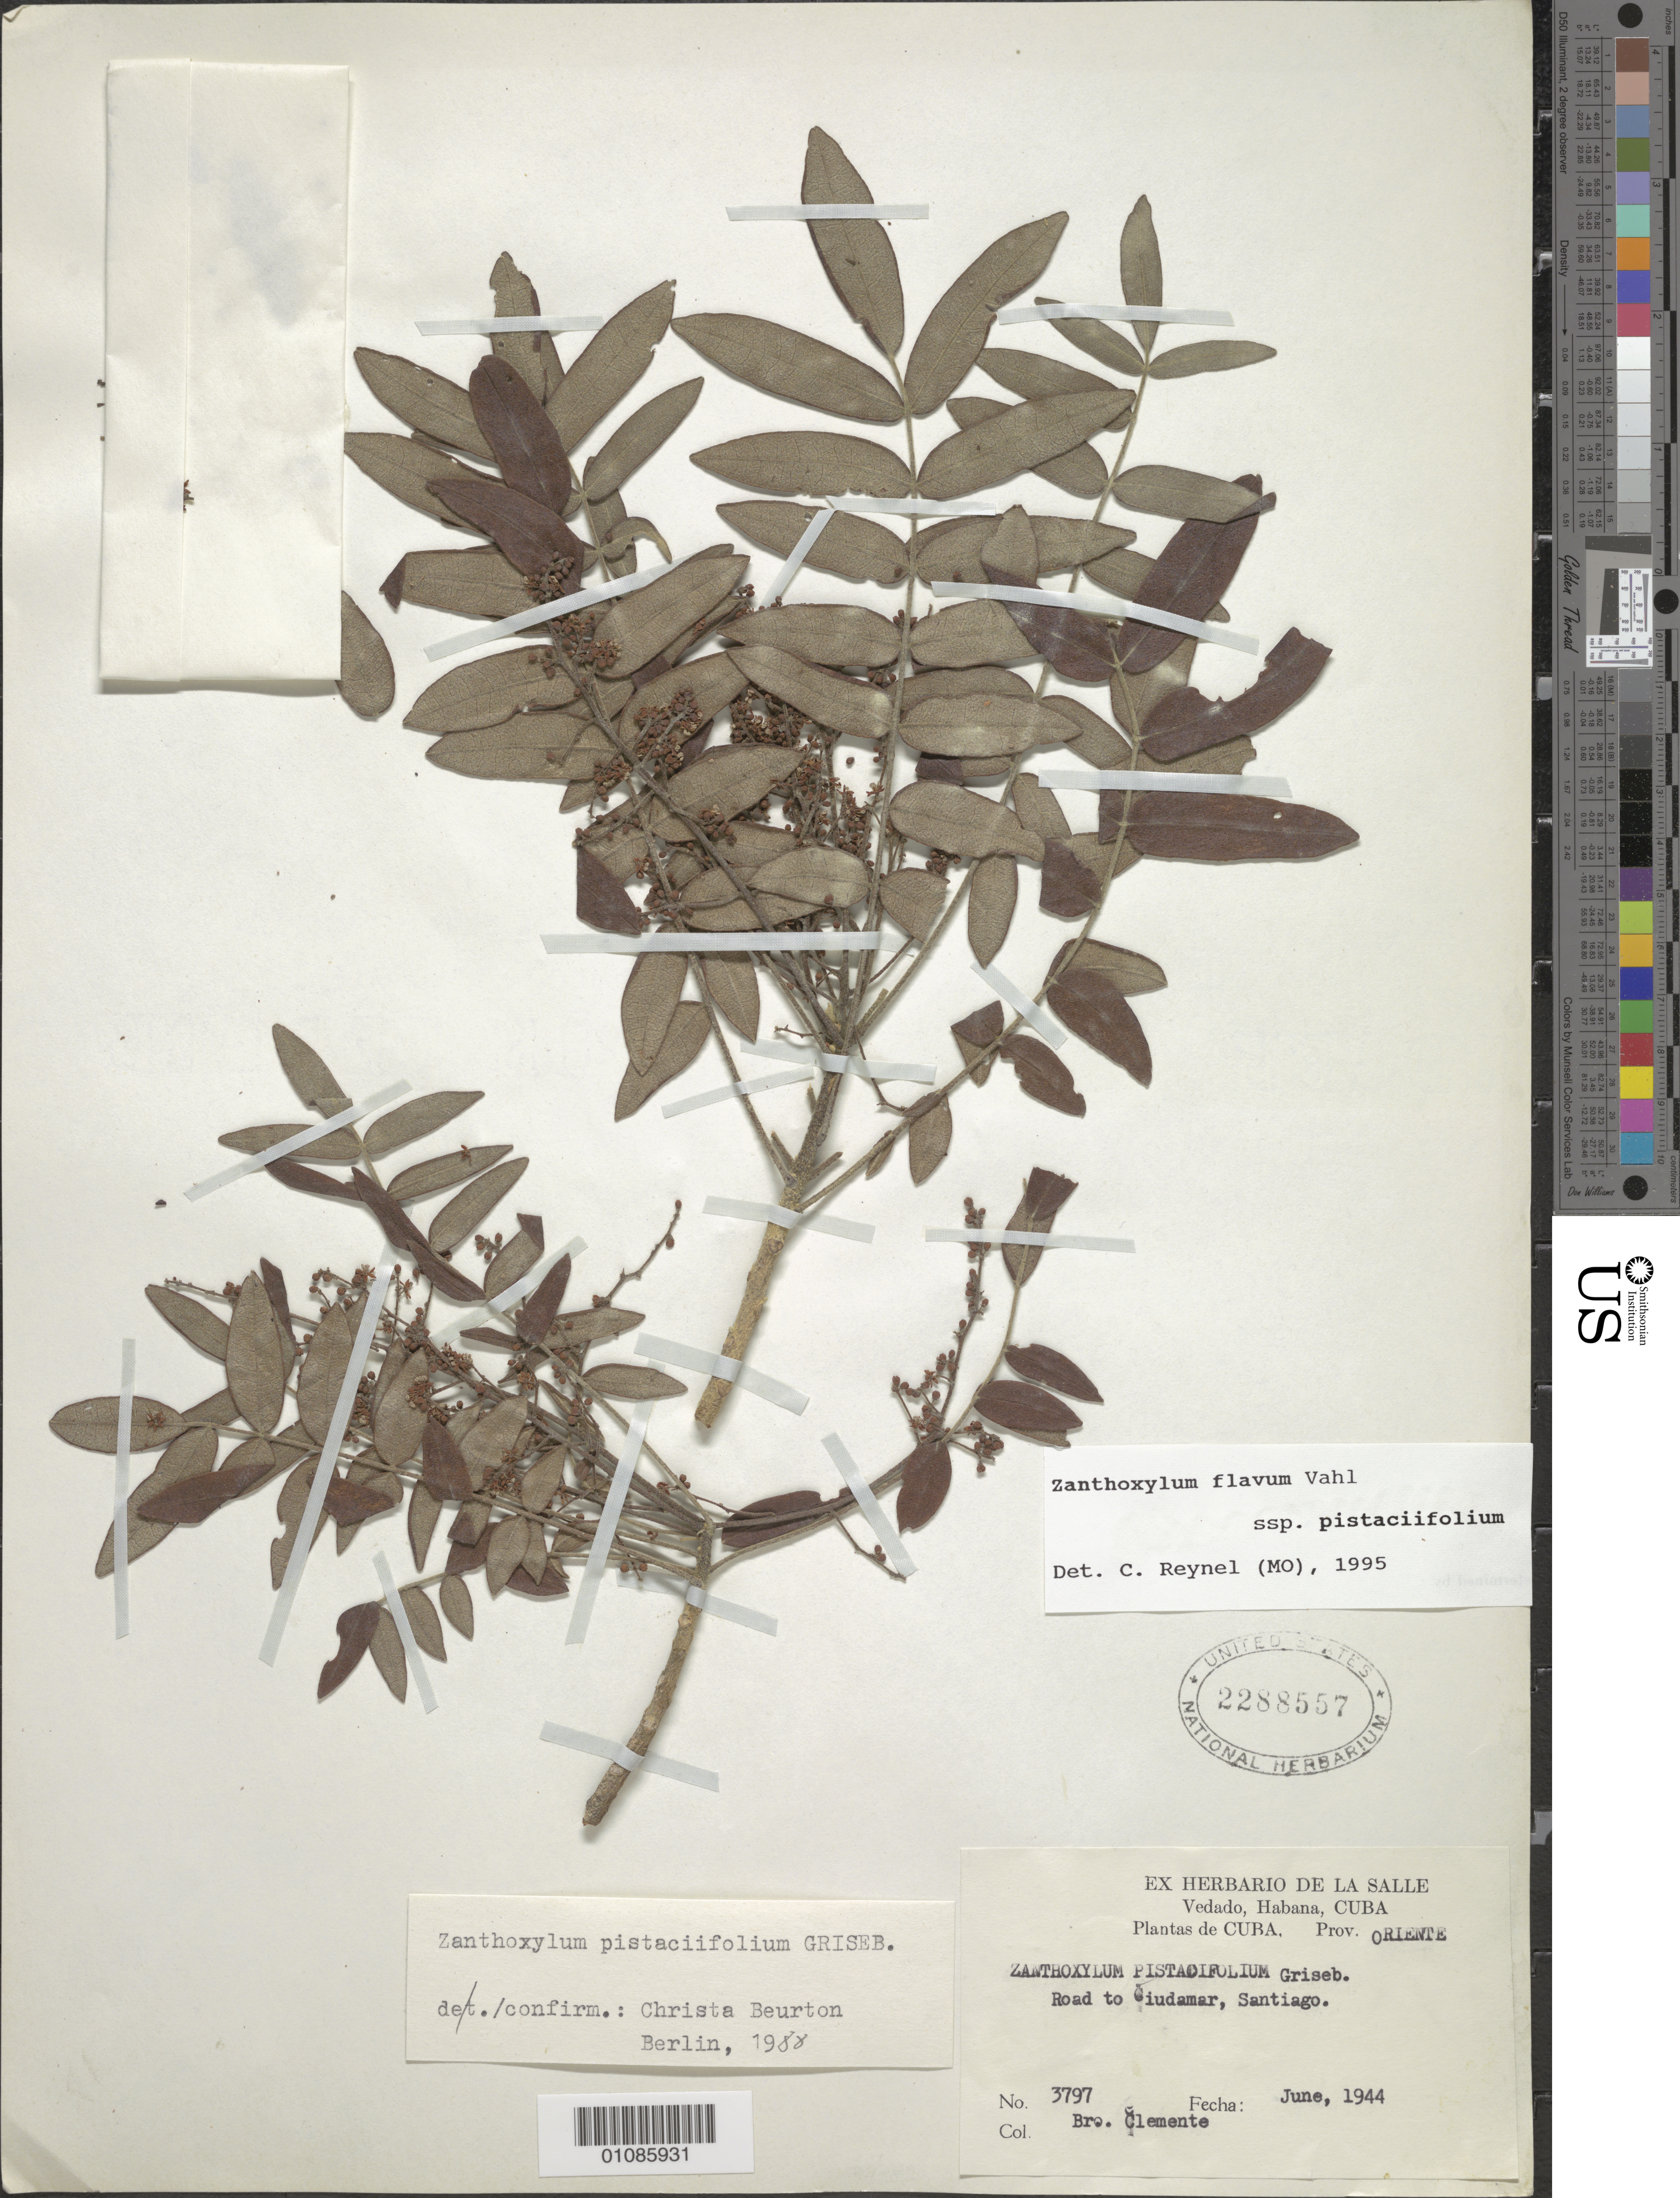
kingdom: Plantae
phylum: Tracheophyta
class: Magnoliopsida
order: Sapindales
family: Rutaceae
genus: Zanthoxylum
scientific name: Zanthoxylum pistaciifolium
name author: Griseb.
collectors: Bro. Clemente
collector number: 3797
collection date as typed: Jun 1944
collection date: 1944-06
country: Cuba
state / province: Santiago de Cuba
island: Cuba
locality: Road to Giudamar, Santiago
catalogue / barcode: US 2288557